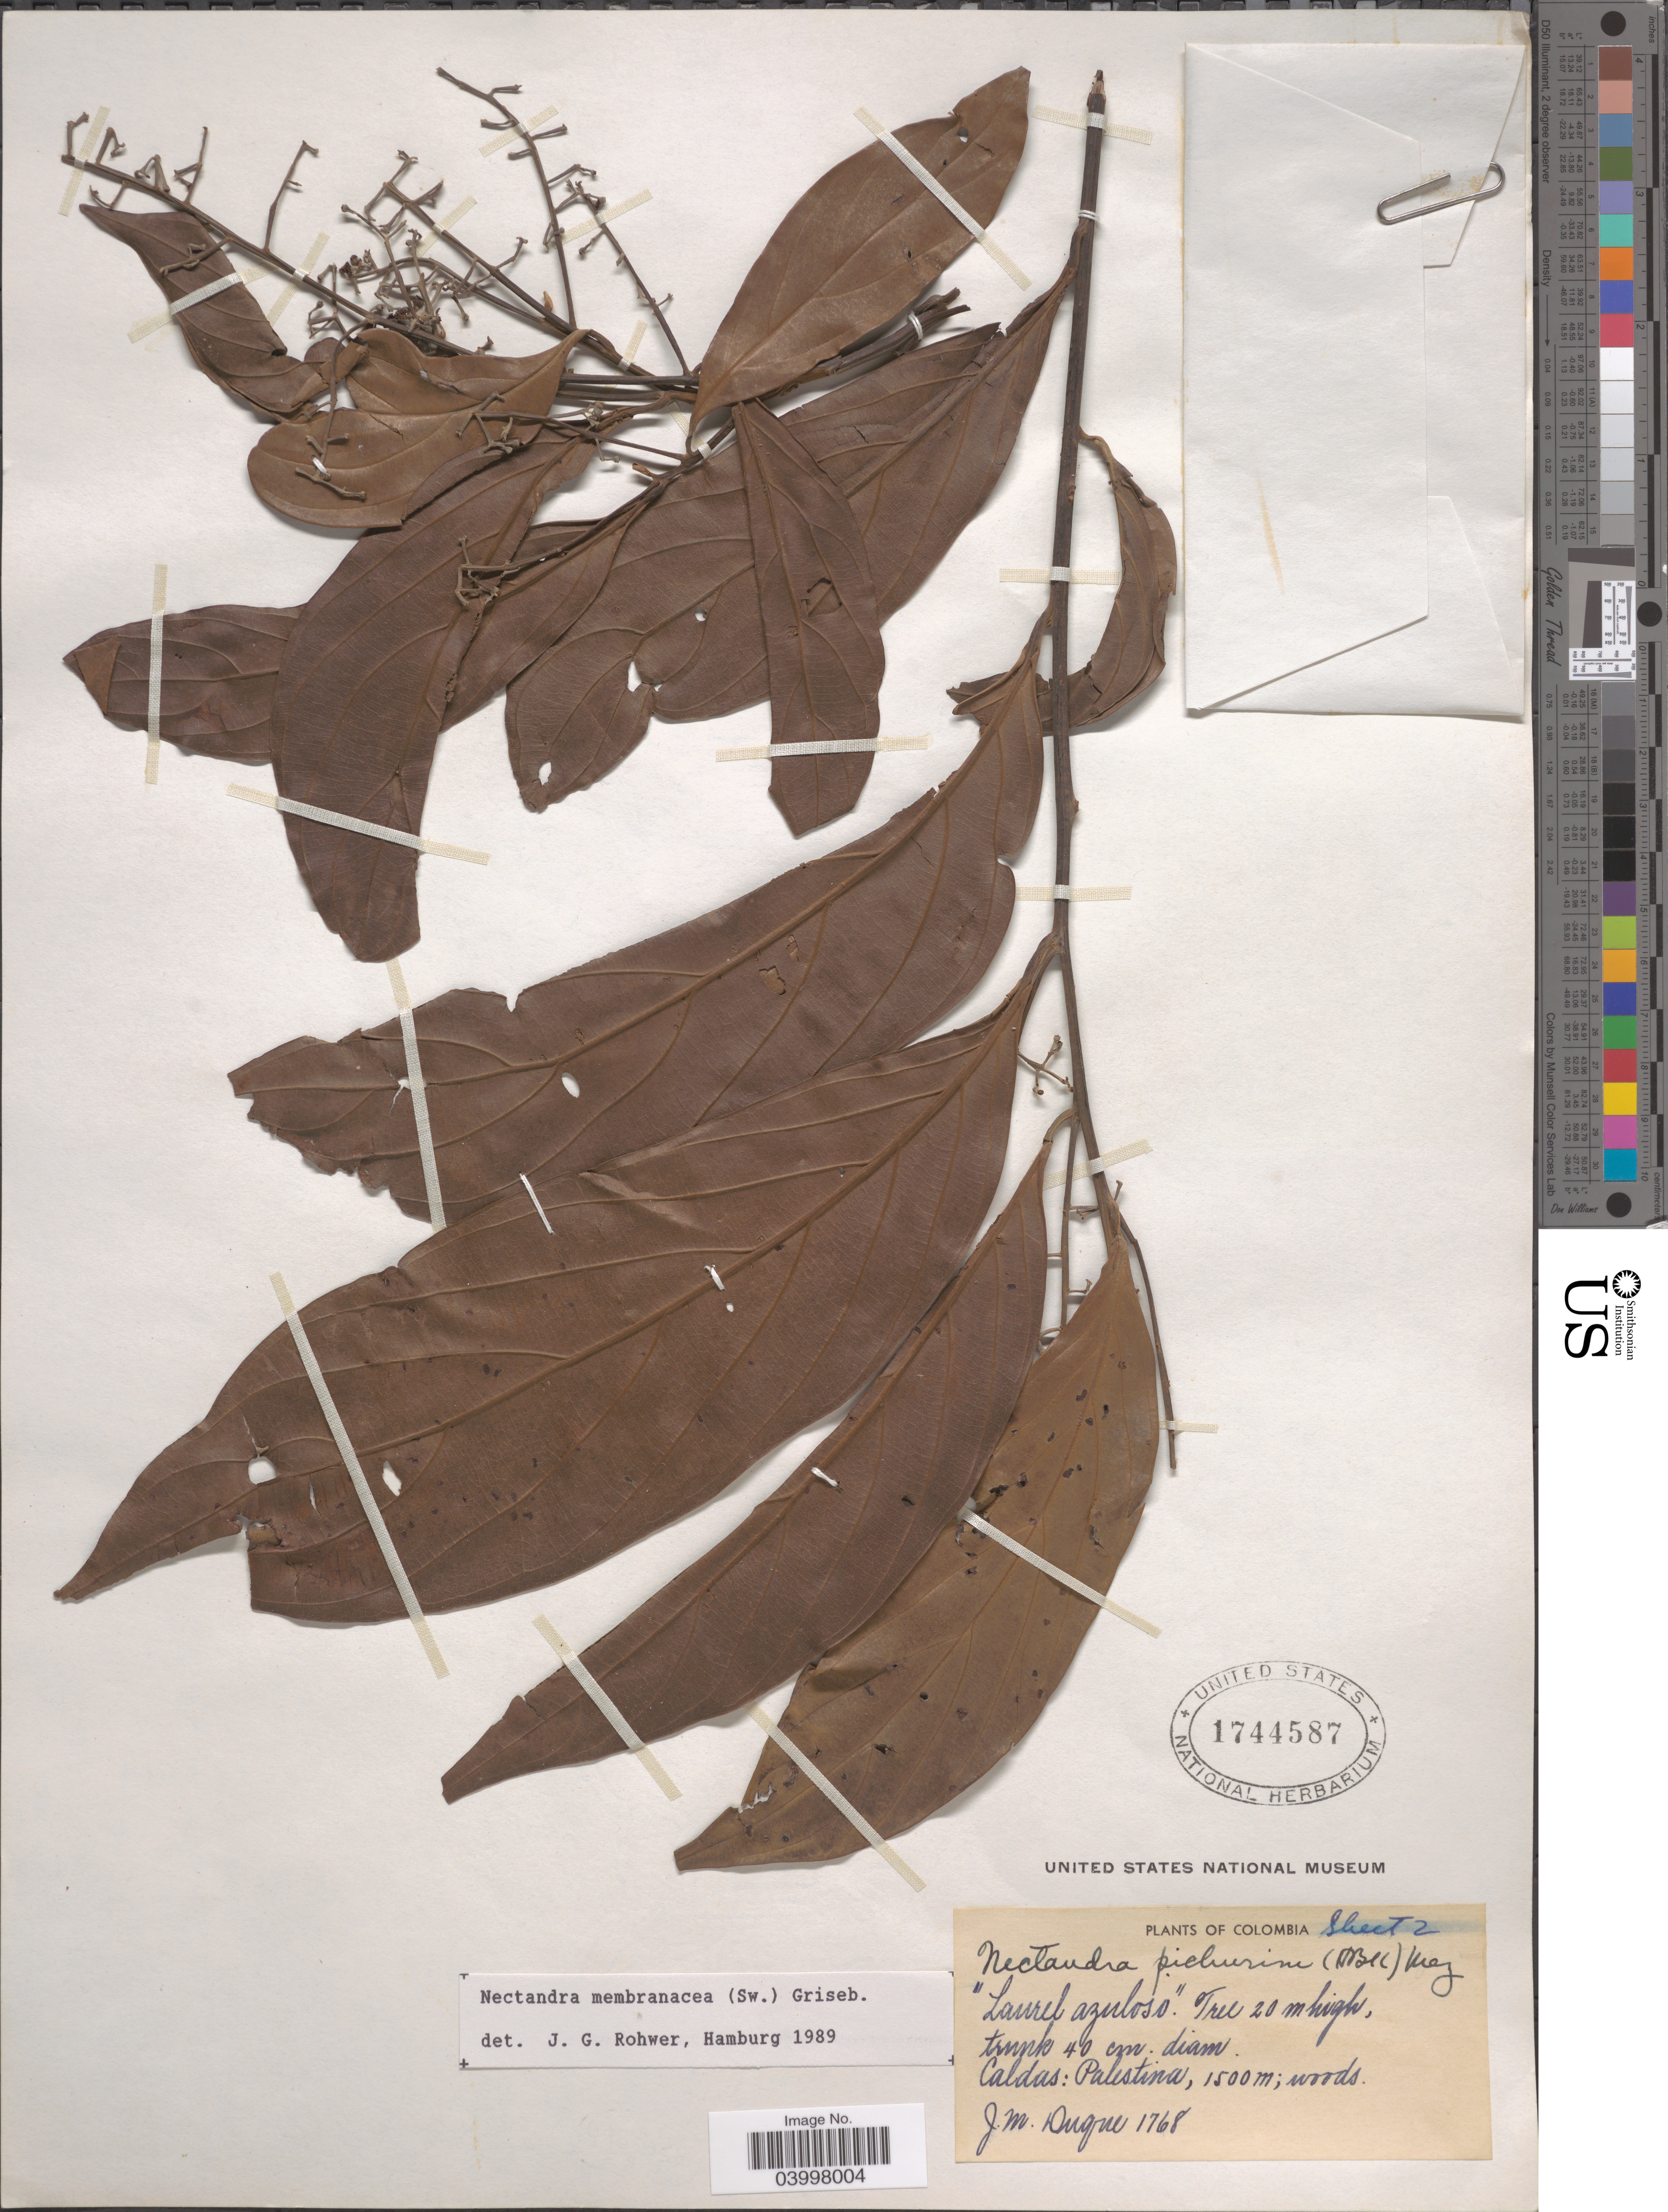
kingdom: Plantae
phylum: Tracheophyta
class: Magnoliopsida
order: Laurales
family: Lauraceae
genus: Nectandra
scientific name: Nectandra membranacea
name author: (Sw.) Griseb.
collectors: J. Duque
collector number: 1768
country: Colombia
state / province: Caldas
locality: Palestina.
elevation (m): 1500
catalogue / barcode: US 1744587